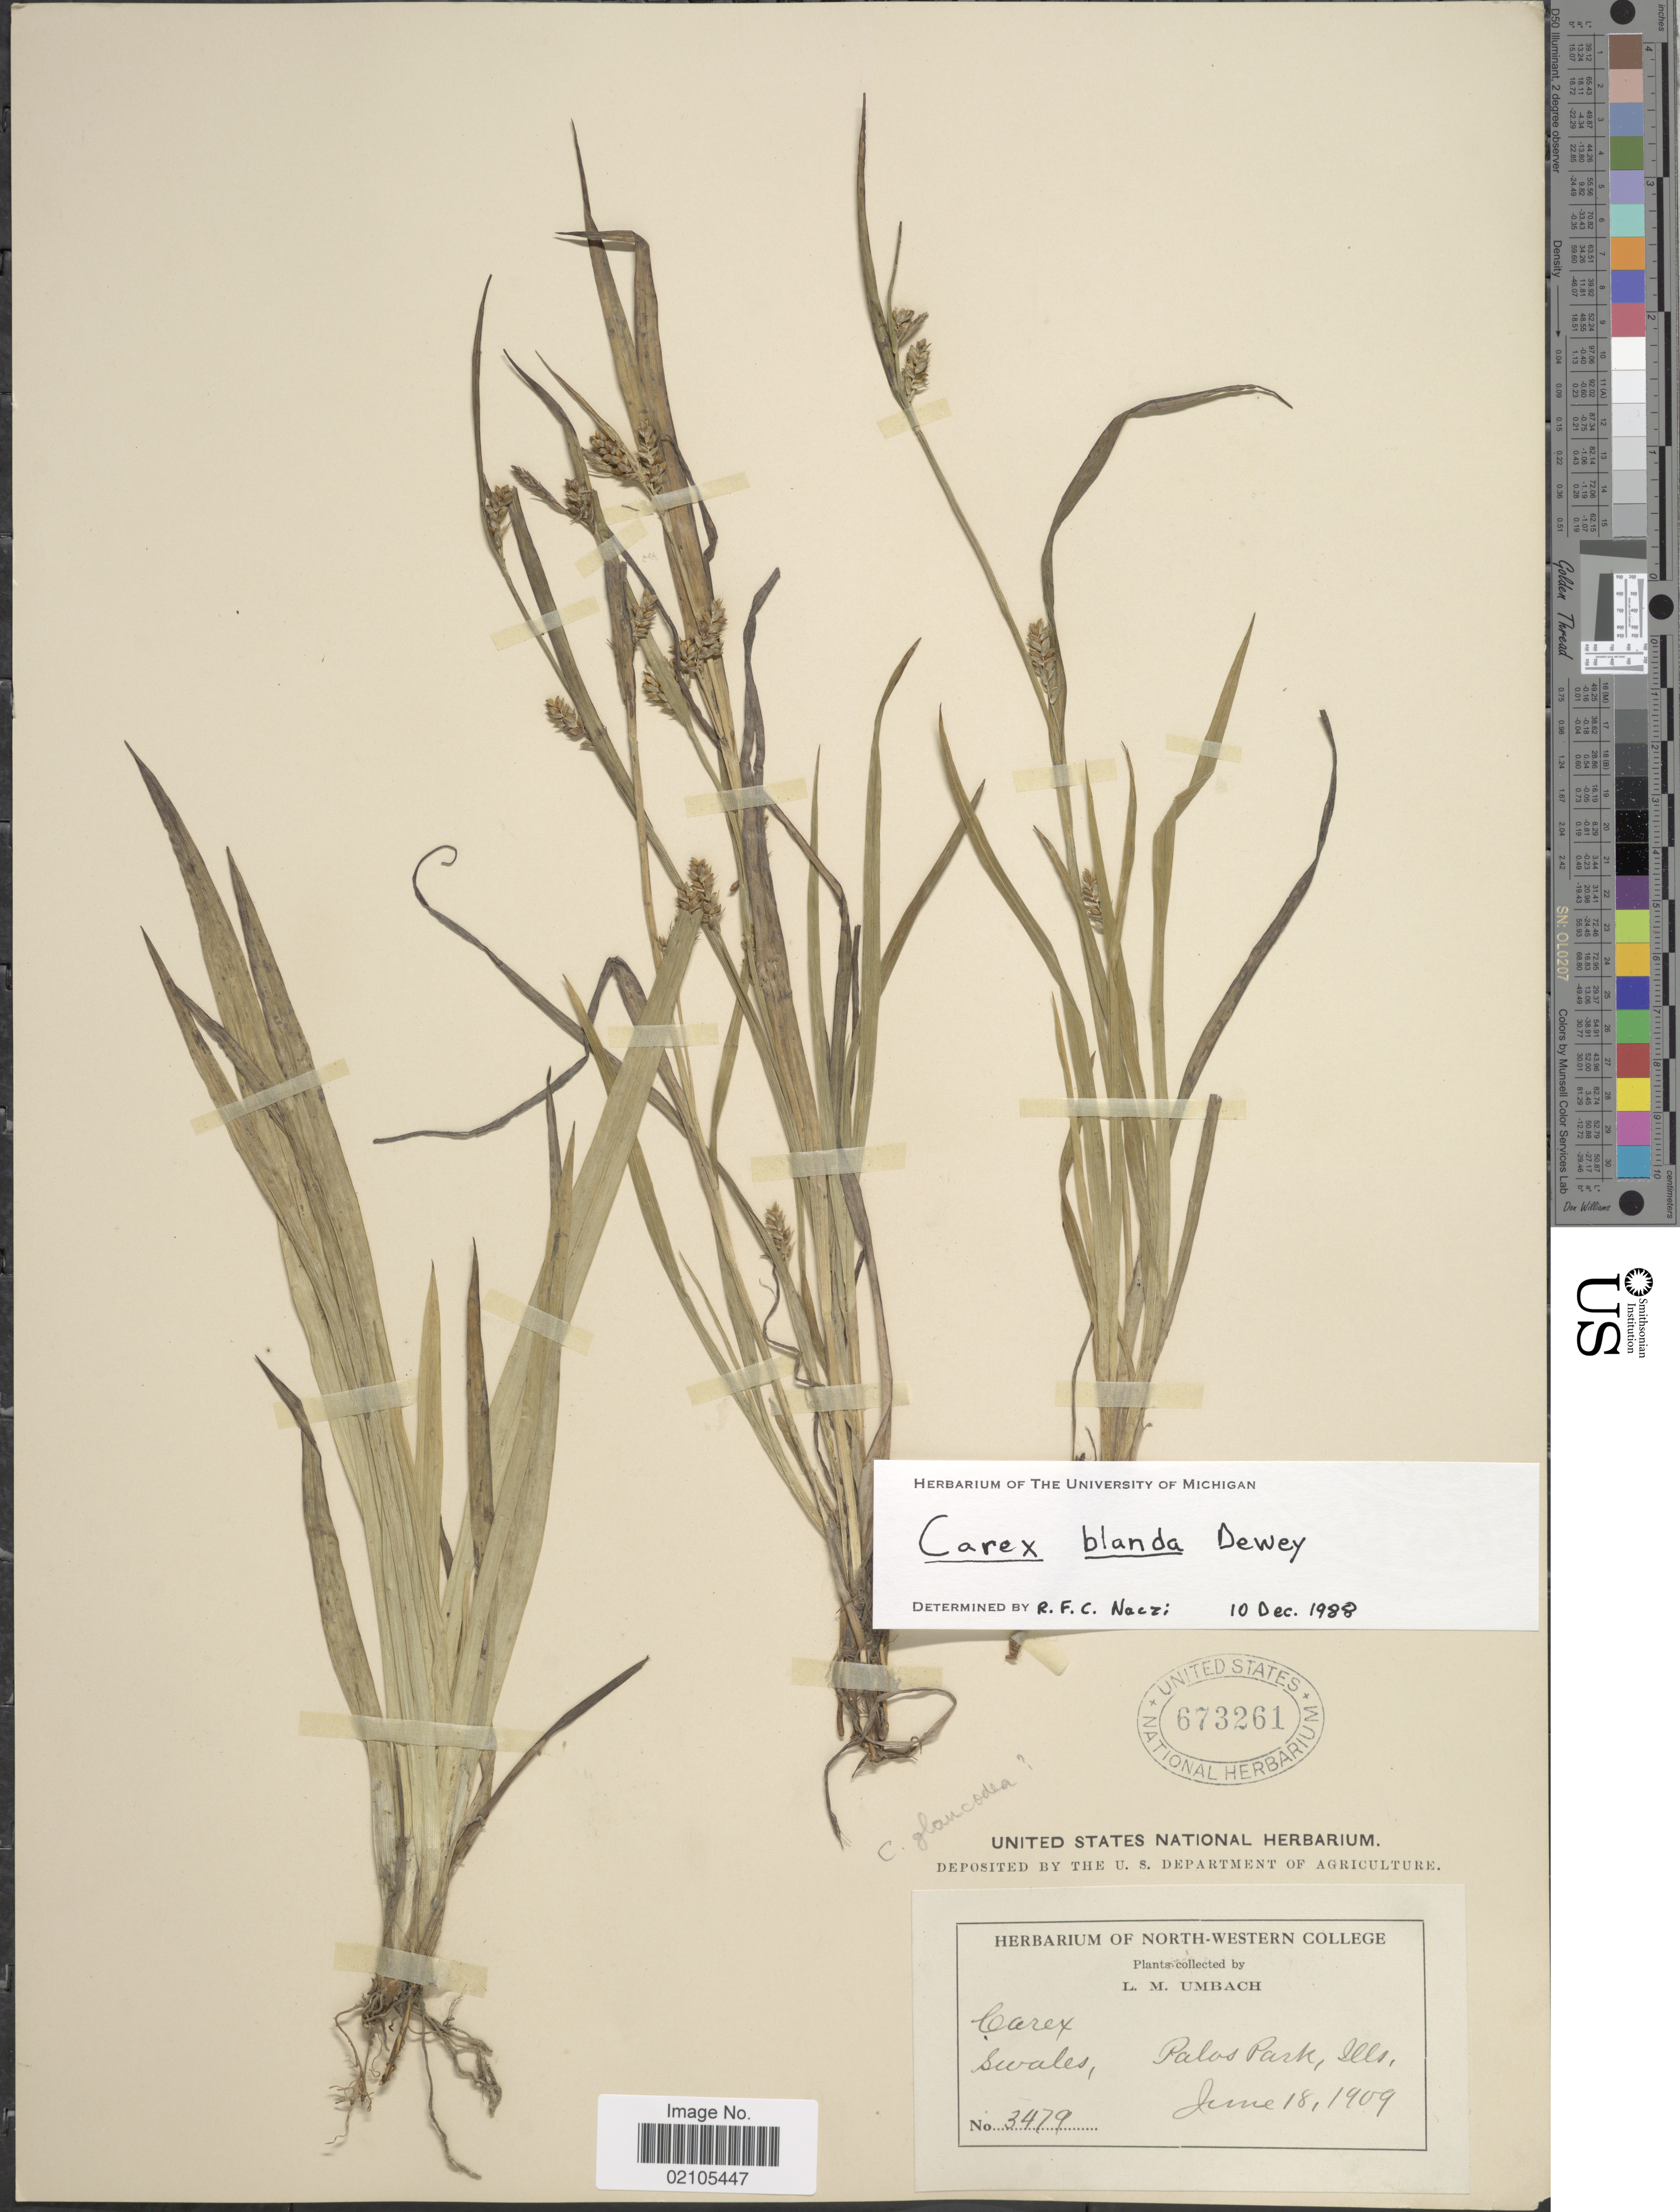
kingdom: Plantae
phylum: Tracheophyta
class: Liliopsida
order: Poales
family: Cyperaceae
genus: Carex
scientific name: Carex blanda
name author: Dewey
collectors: L. M. Umbach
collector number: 3479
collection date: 1909-06-18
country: United States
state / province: Illinois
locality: Swales, Palos Park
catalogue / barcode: US 673261